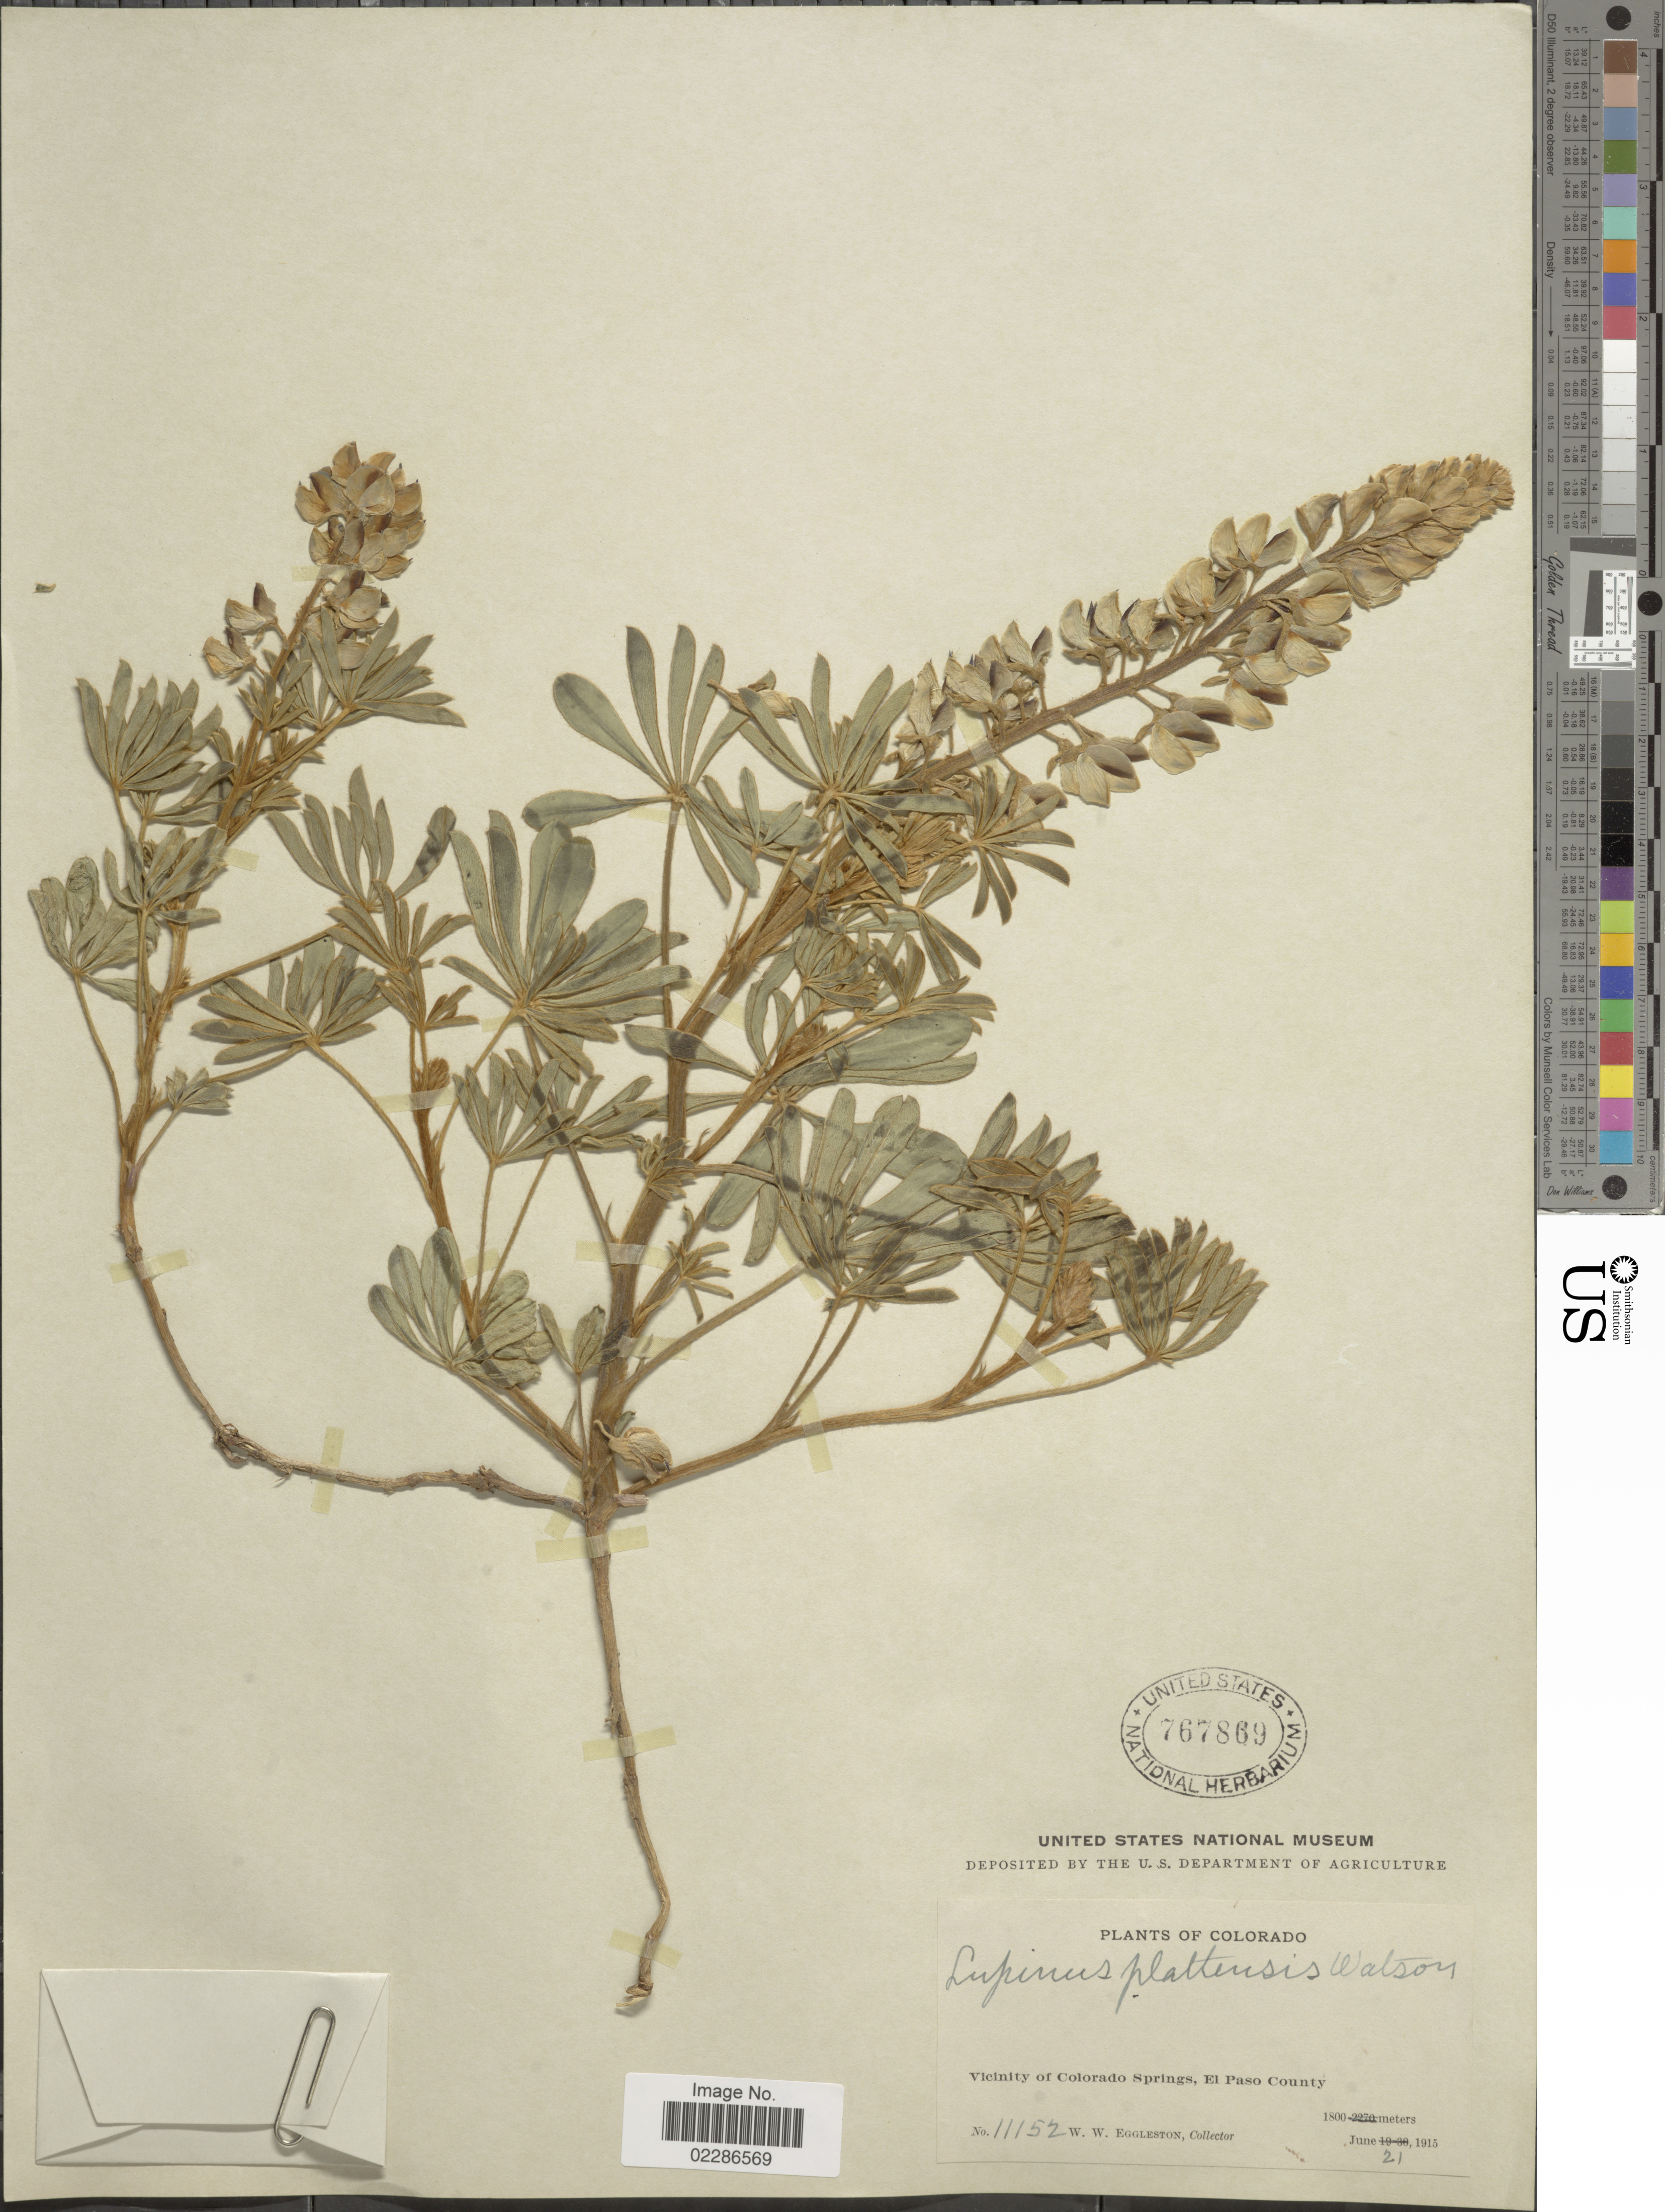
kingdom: Plantae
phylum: Tracheophyta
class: Magnoliopsida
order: Fabales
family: Fabaceae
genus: Lupinus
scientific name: Lupinus plattensis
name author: S. Watson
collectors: W. W. Eggleston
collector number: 11152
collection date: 1915-06-21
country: United States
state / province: Colorado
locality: Vicinity of Colorado Springs, El Paso County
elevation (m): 1800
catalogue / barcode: US 767869